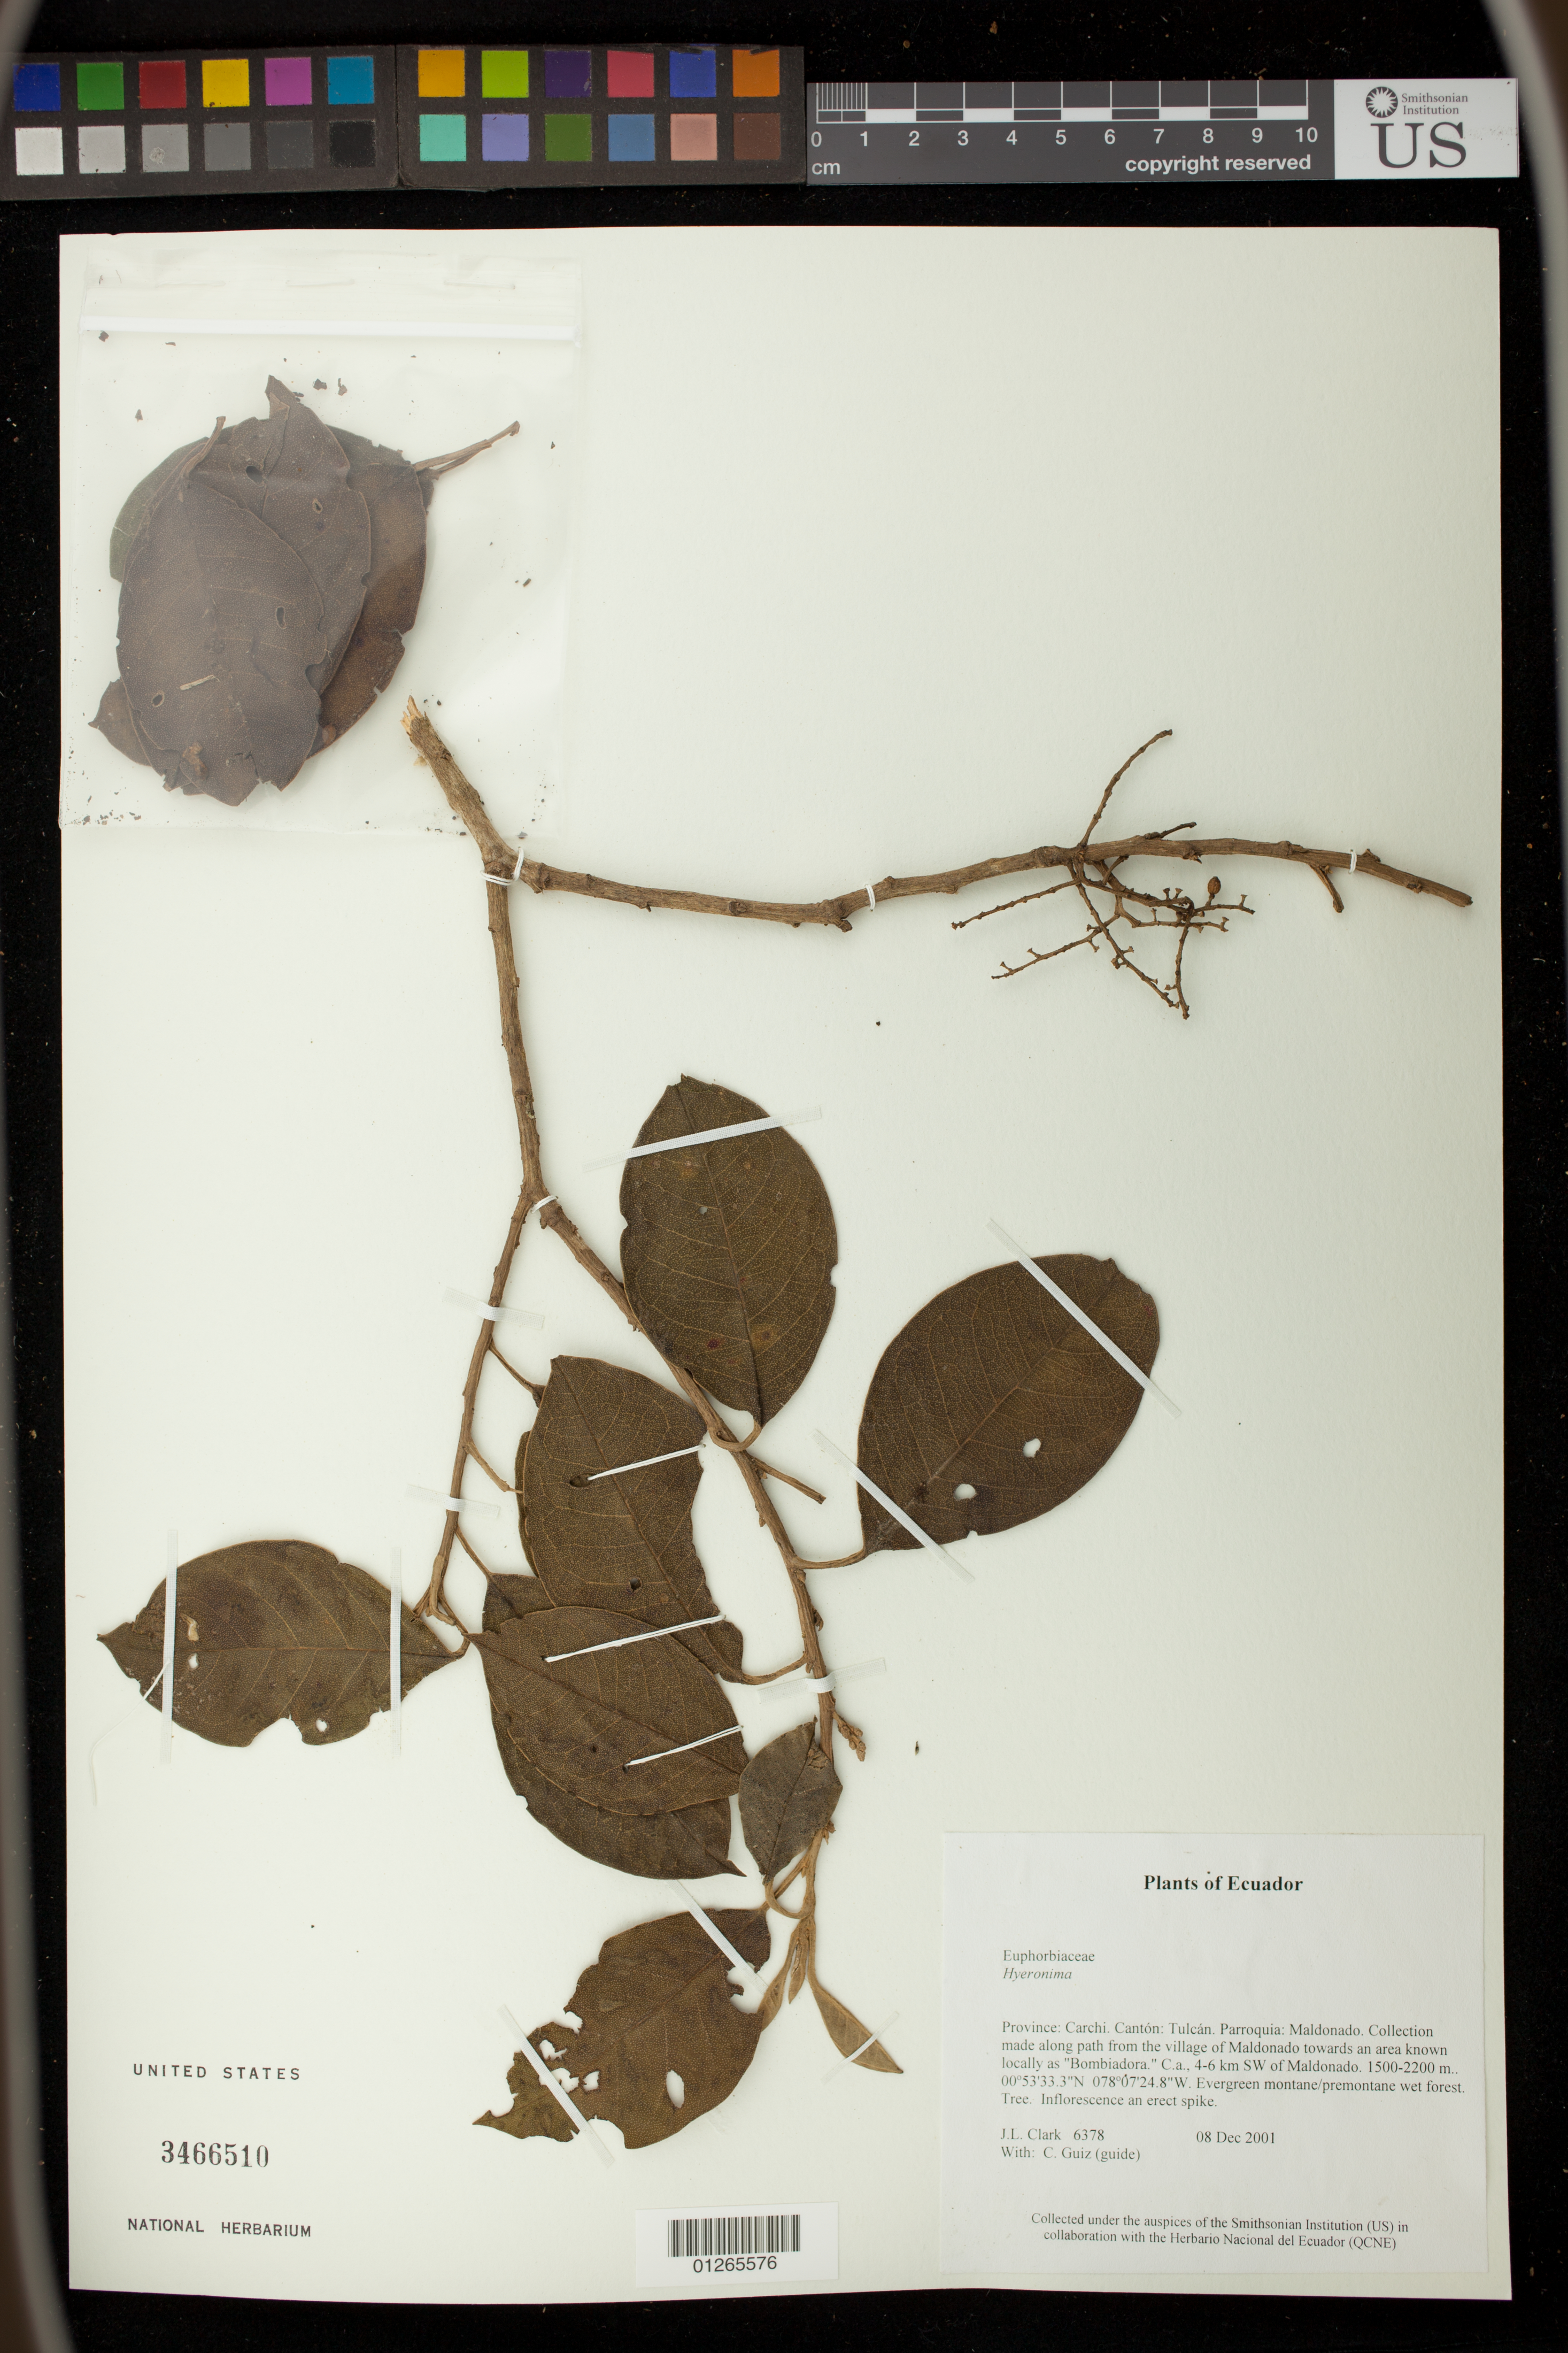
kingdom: Plantae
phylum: Tracheophyta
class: Magnoliopsida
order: Malpighiales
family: Phyllanthaceae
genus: Hieronyma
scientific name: Hieronyma sp.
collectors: J. L. Clark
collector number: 6378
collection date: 2001-12-08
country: Ecuador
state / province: Carchi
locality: Canton: Chinchipe. Ca., 13 km W of Zumba on road to Amaluza.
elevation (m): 1500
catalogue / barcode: US 3466510